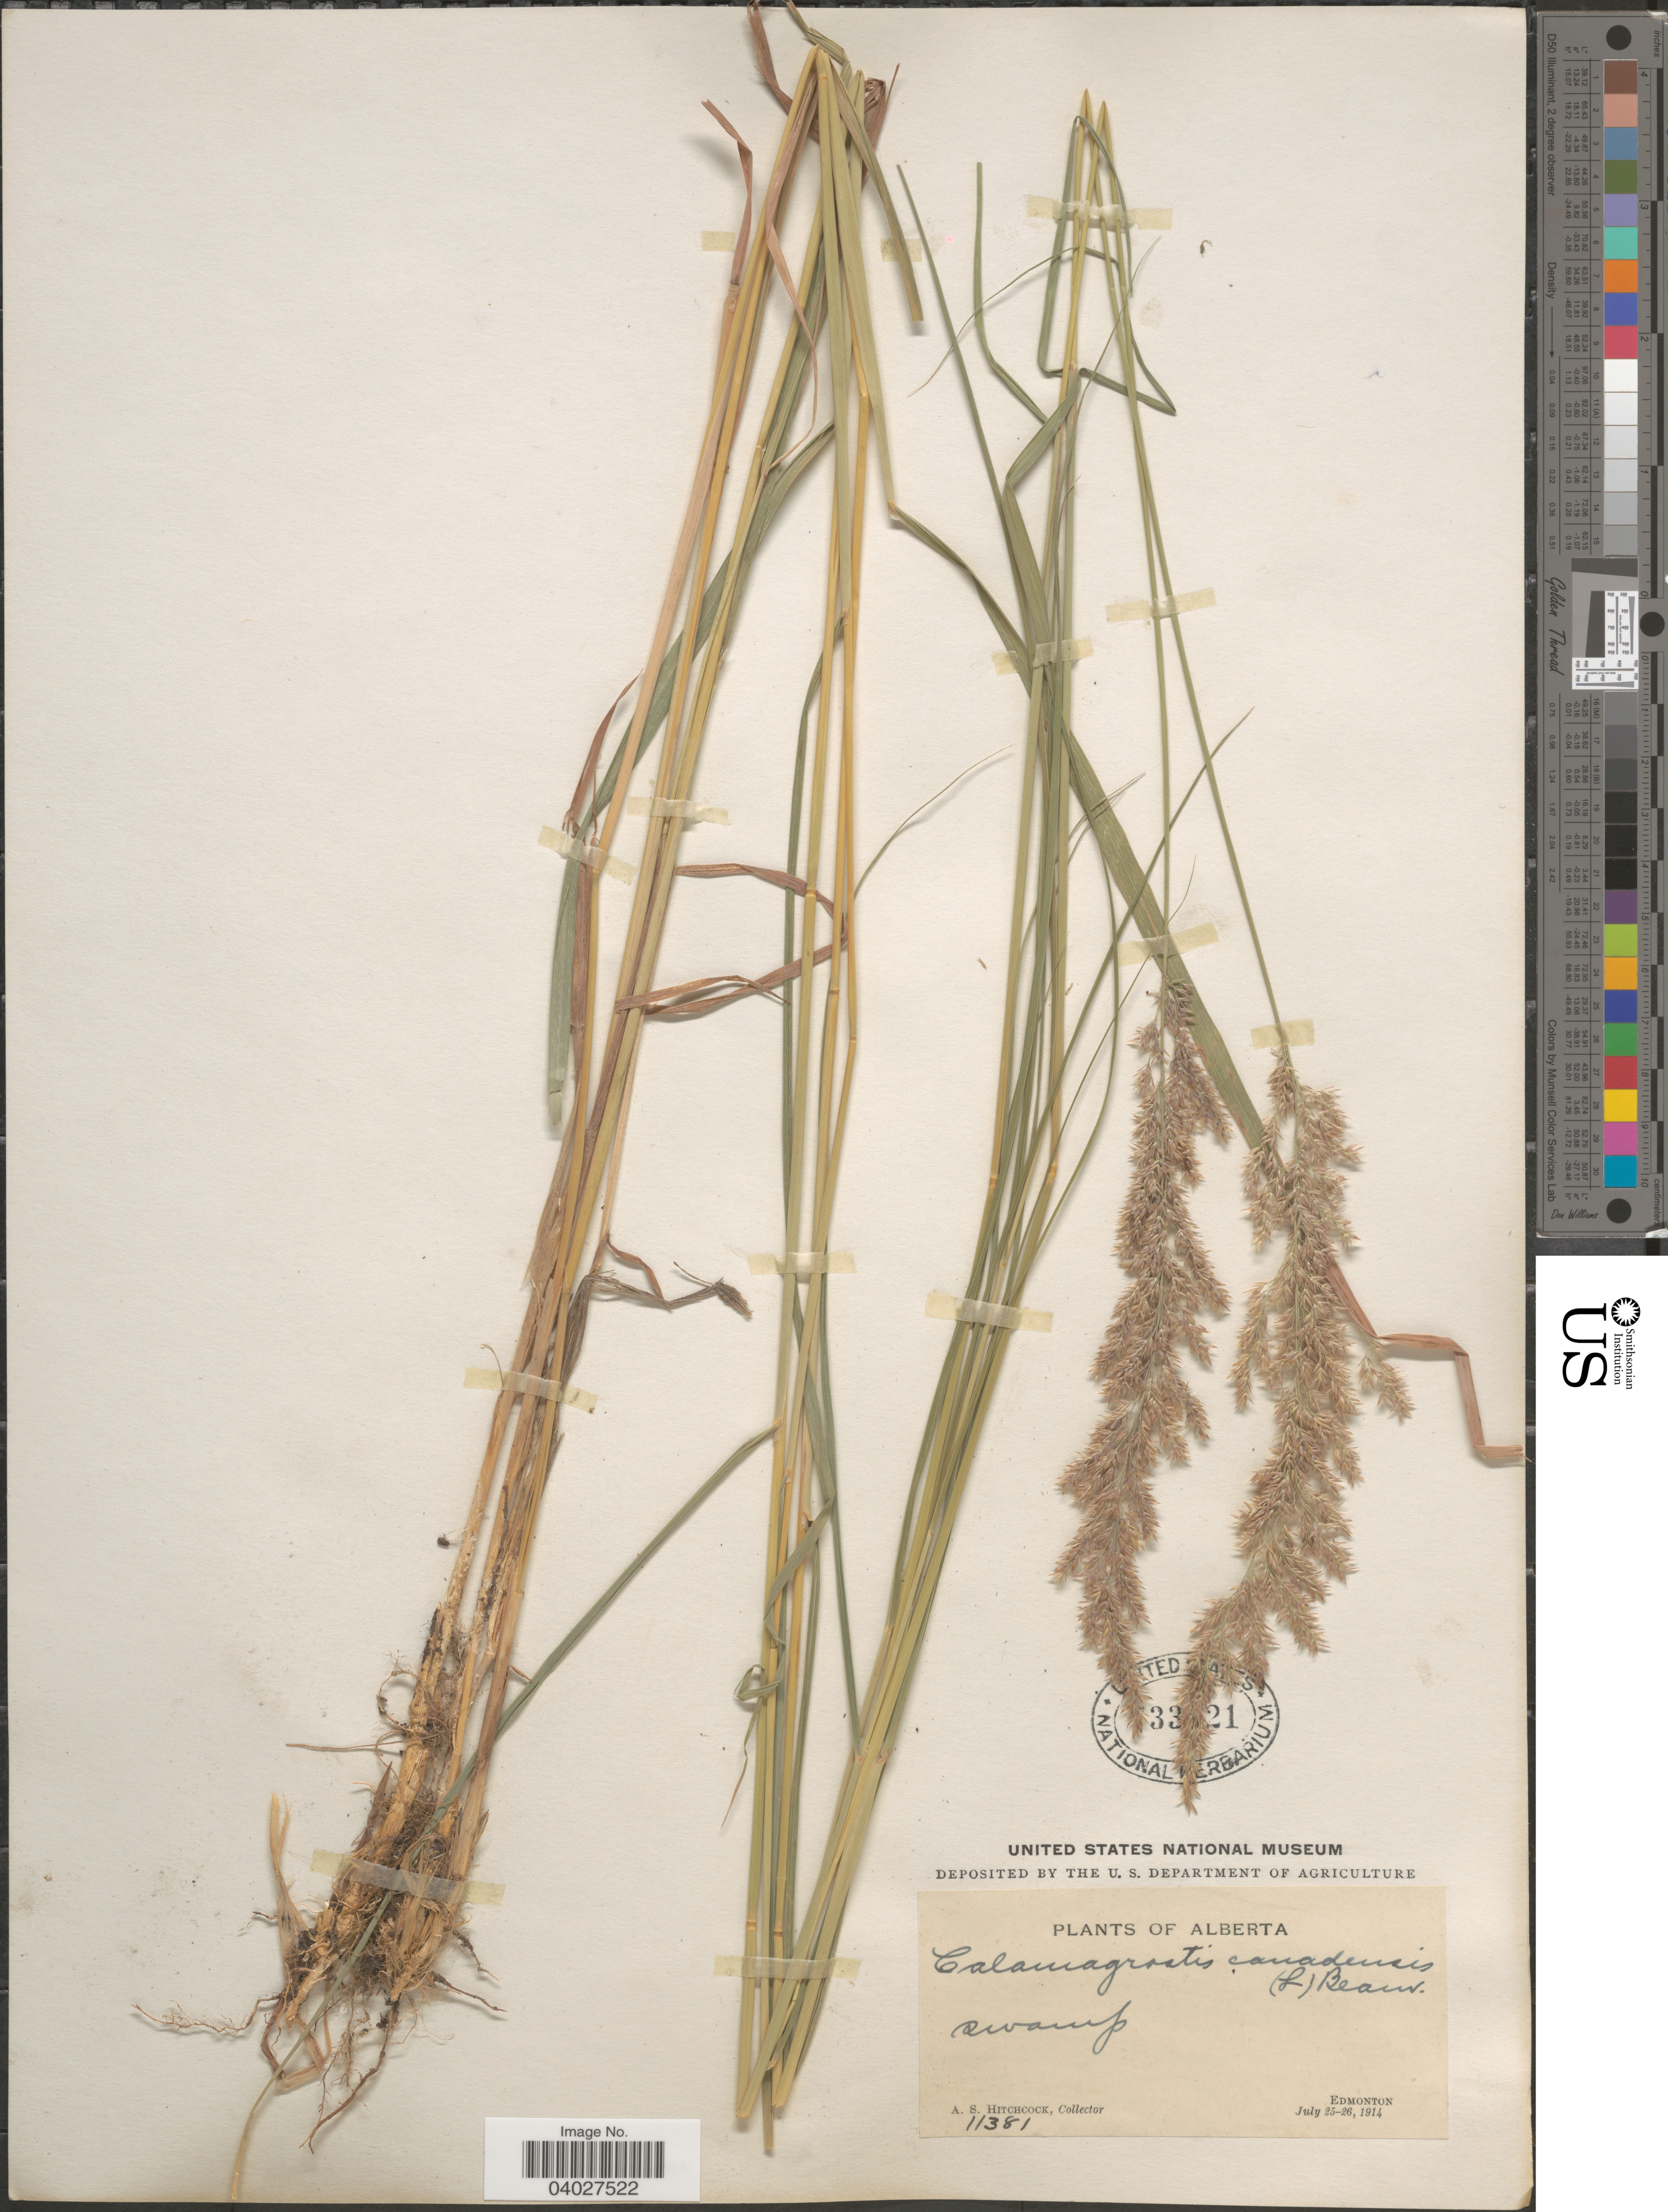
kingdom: Plantae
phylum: Tracheophyta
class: Liliopsida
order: Poales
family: Poaceae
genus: Calamagrostis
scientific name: Calamagrostis canadensis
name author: (Michx.) P. Beauv.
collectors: A. S. Hitchcock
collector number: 11381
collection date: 1914-07-25/1914-07-26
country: Canada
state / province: Alberta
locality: Edmonton.